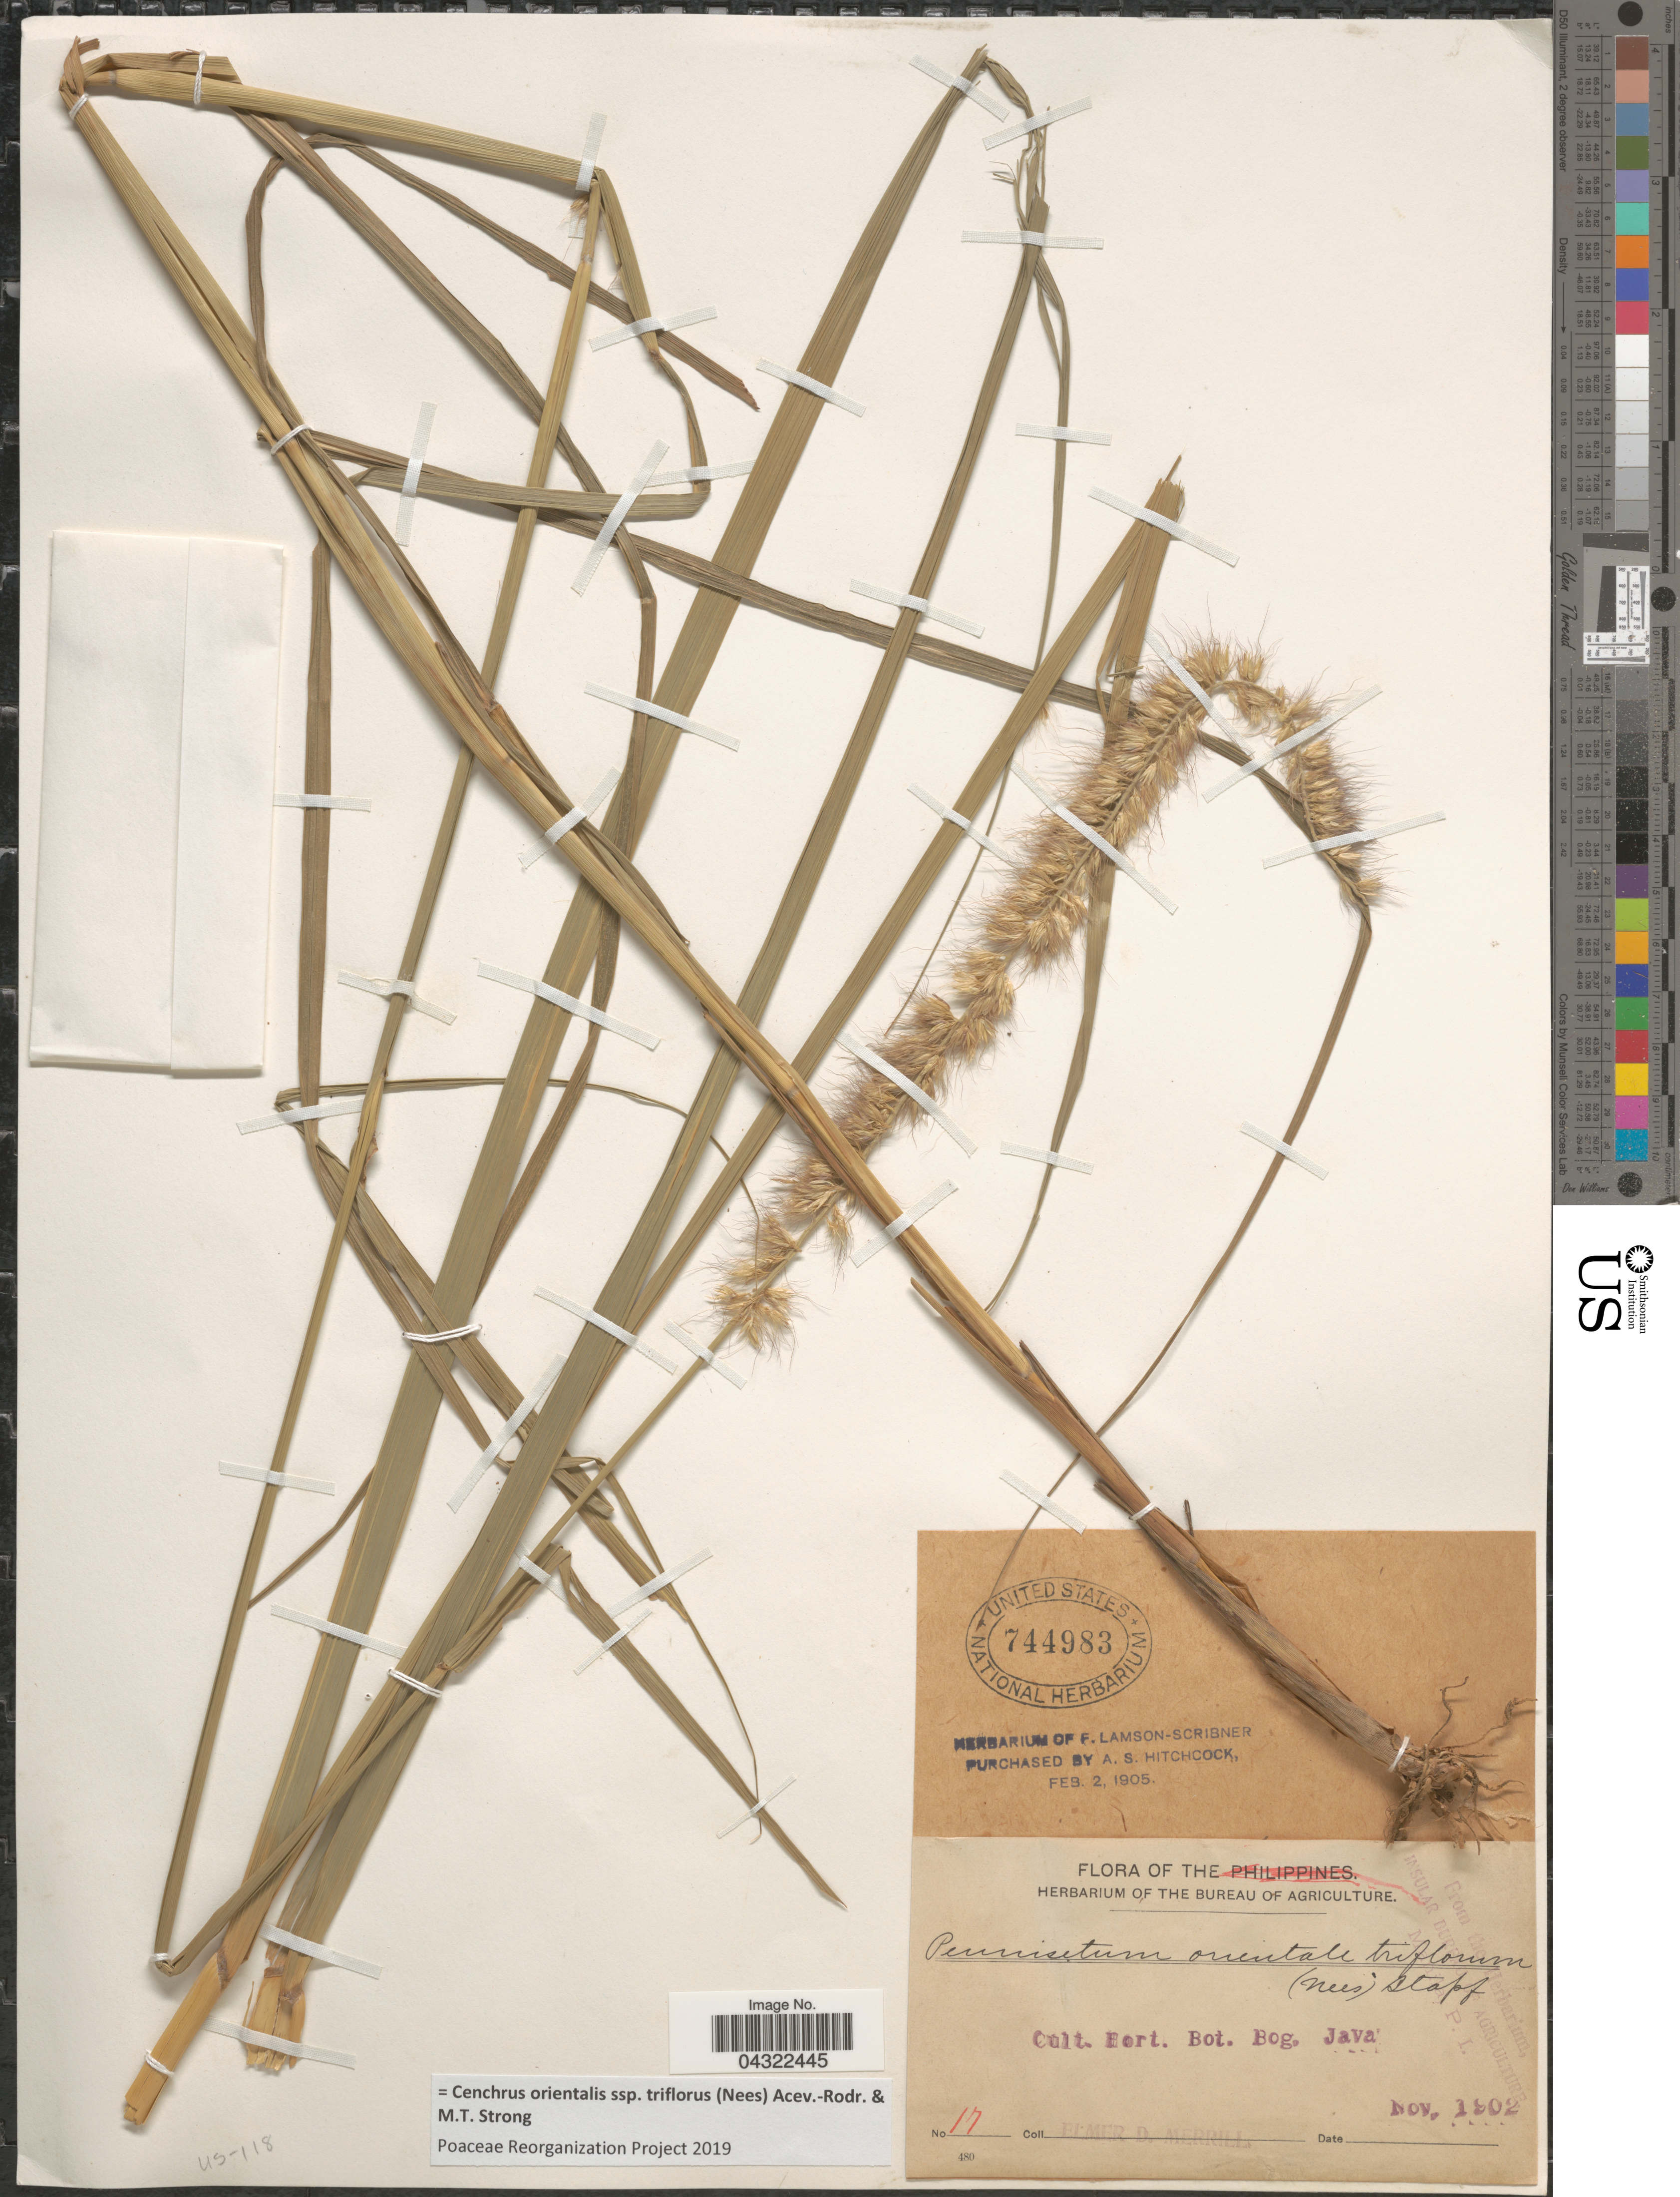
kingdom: Plantae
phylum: Tracheophyta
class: Liliopsida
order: Poales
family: Poaceae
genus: Cenchrus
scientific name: Cenchrus orientalis subsp. triflorus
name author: (Nees) Acev.-Rodr. & M.T. Strong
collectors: E. D. Merrill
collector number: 17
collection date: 1902-11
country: Indonesia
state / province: Java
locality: Cult. Hort. Bot. Bog. Java.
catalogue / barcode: US 744983